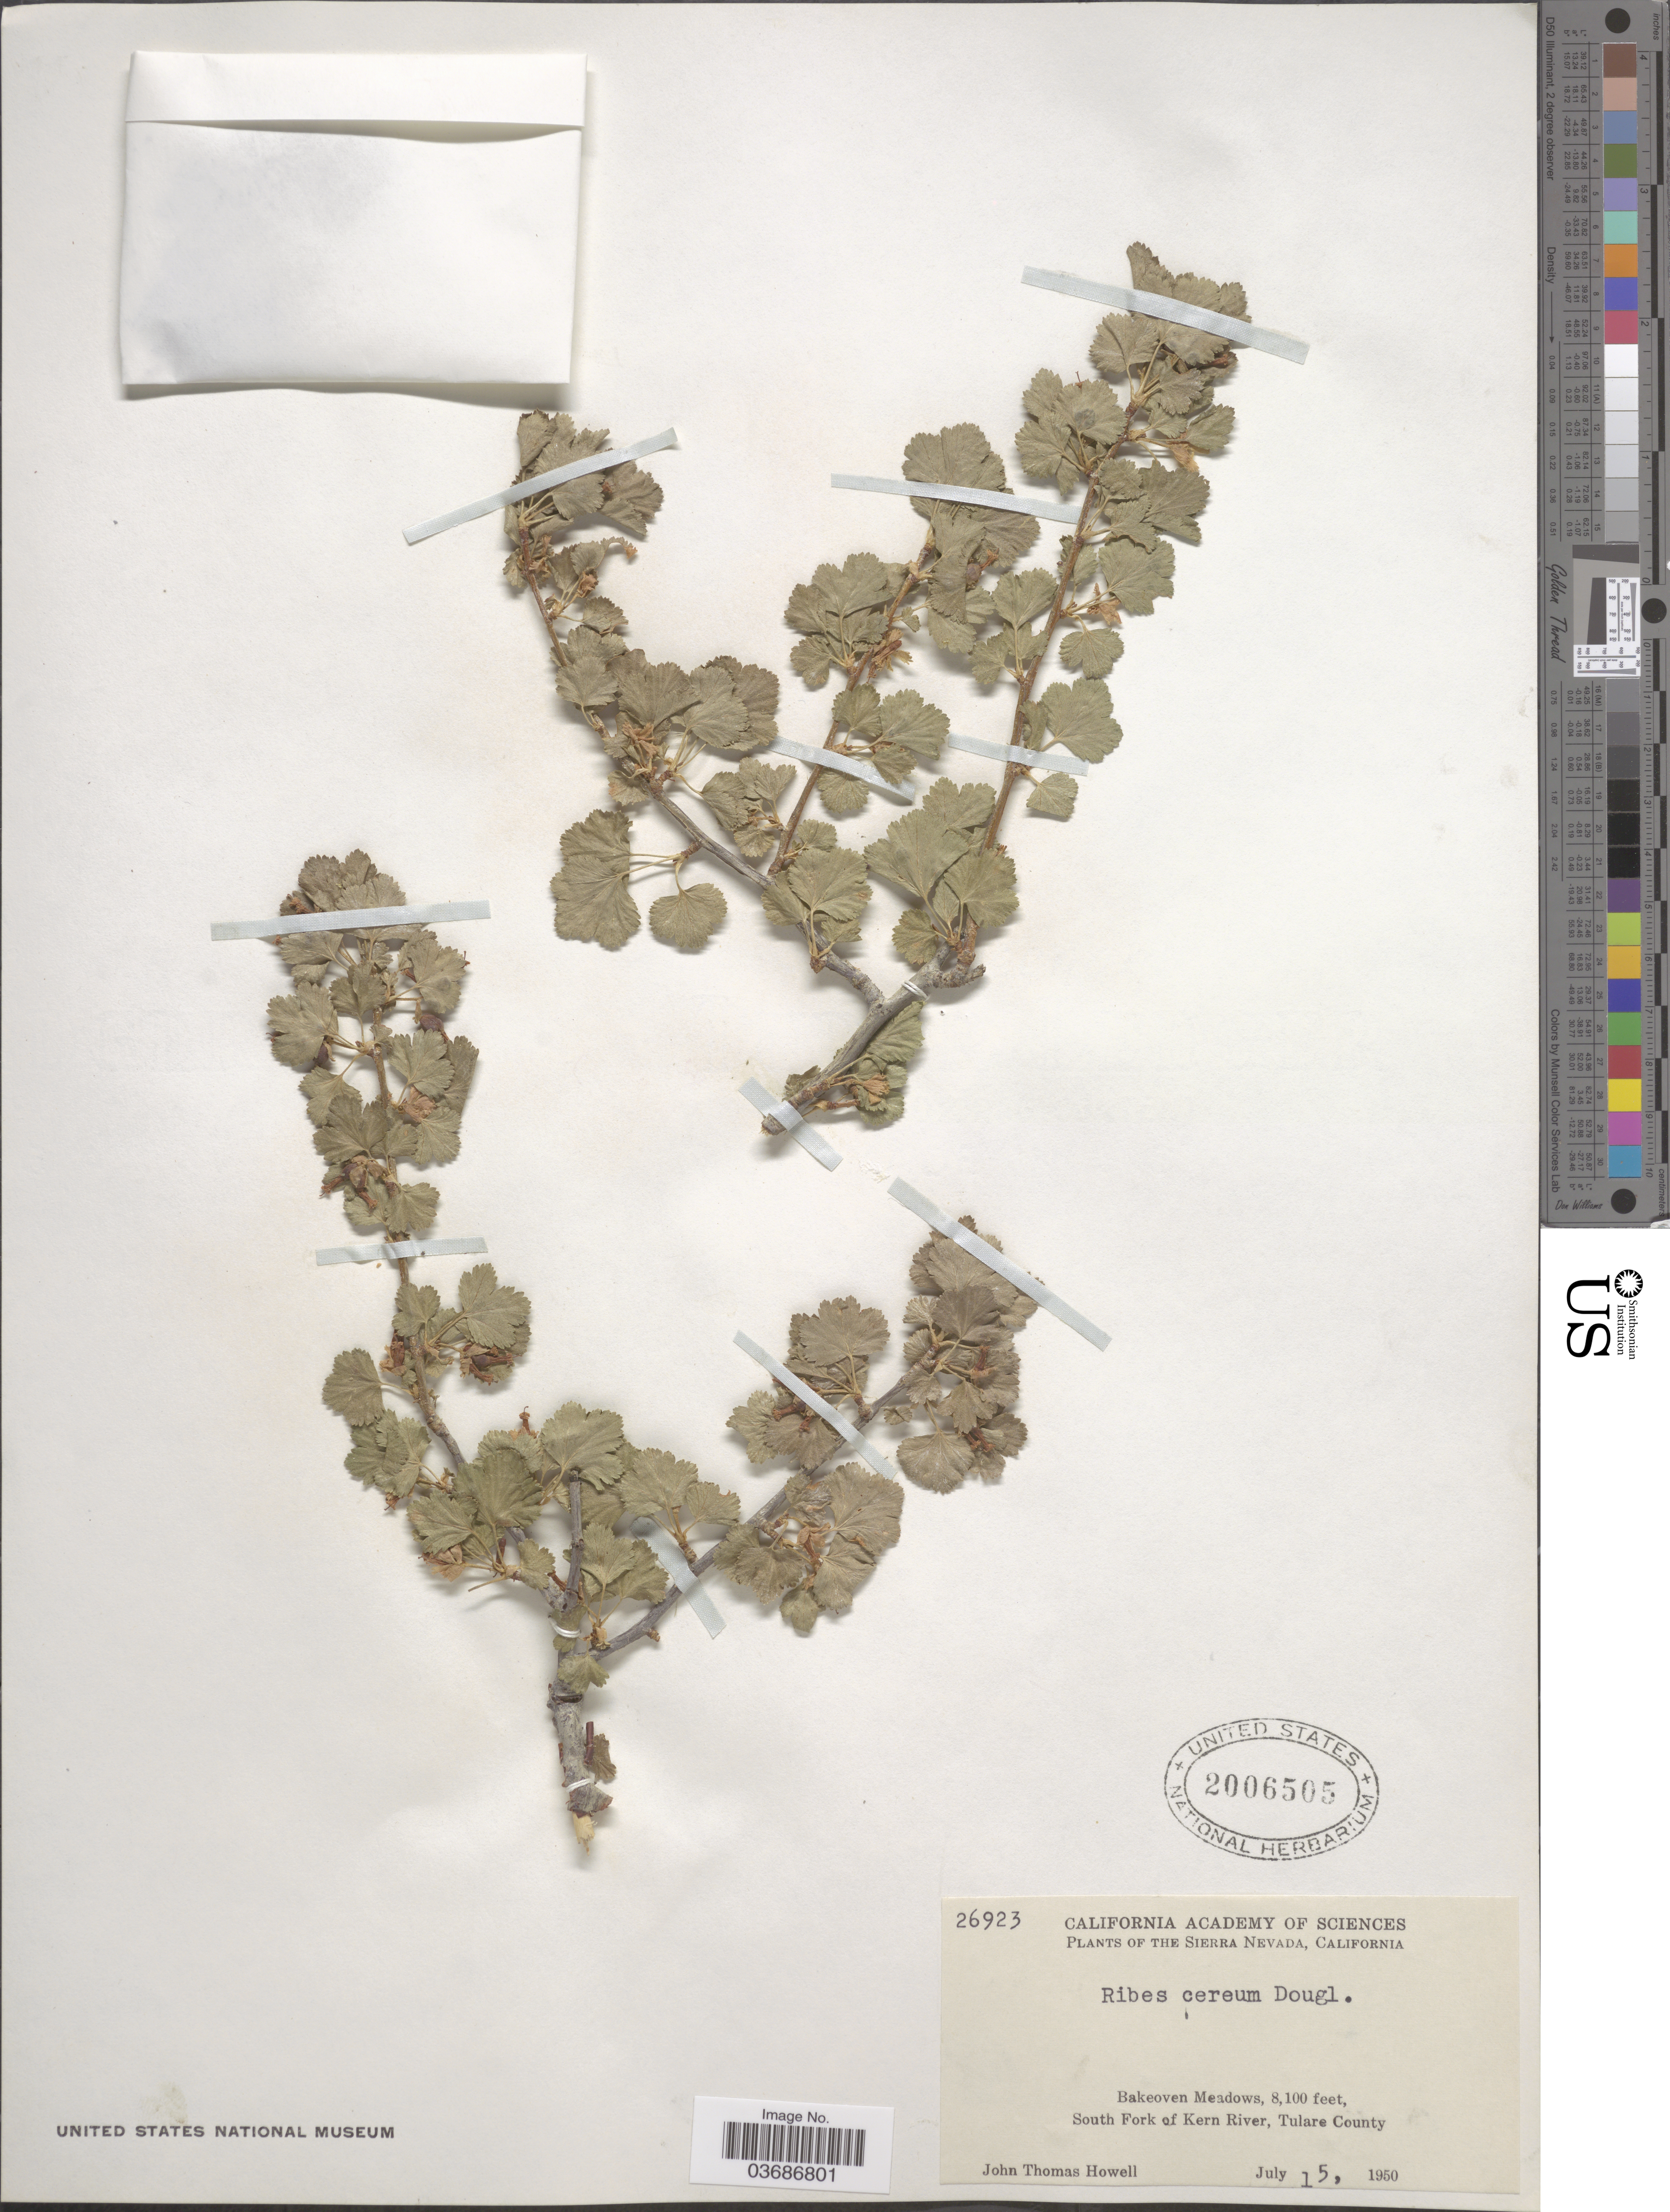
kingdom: Plantae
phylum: Tracheophyta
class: Magnoliopsida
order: Saxifragales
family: Grossulariaceae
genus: Ribes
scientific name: Ribes cereum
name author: Douglas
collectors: J. T. Howell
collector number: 26923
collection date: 1950-07-15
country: United States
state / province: California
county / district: Tulare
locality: The Sierra Nevada. Bakeoven Meadows. South Fork of Kern River, Tulare County.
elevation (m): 2469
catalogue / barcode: US 2006505